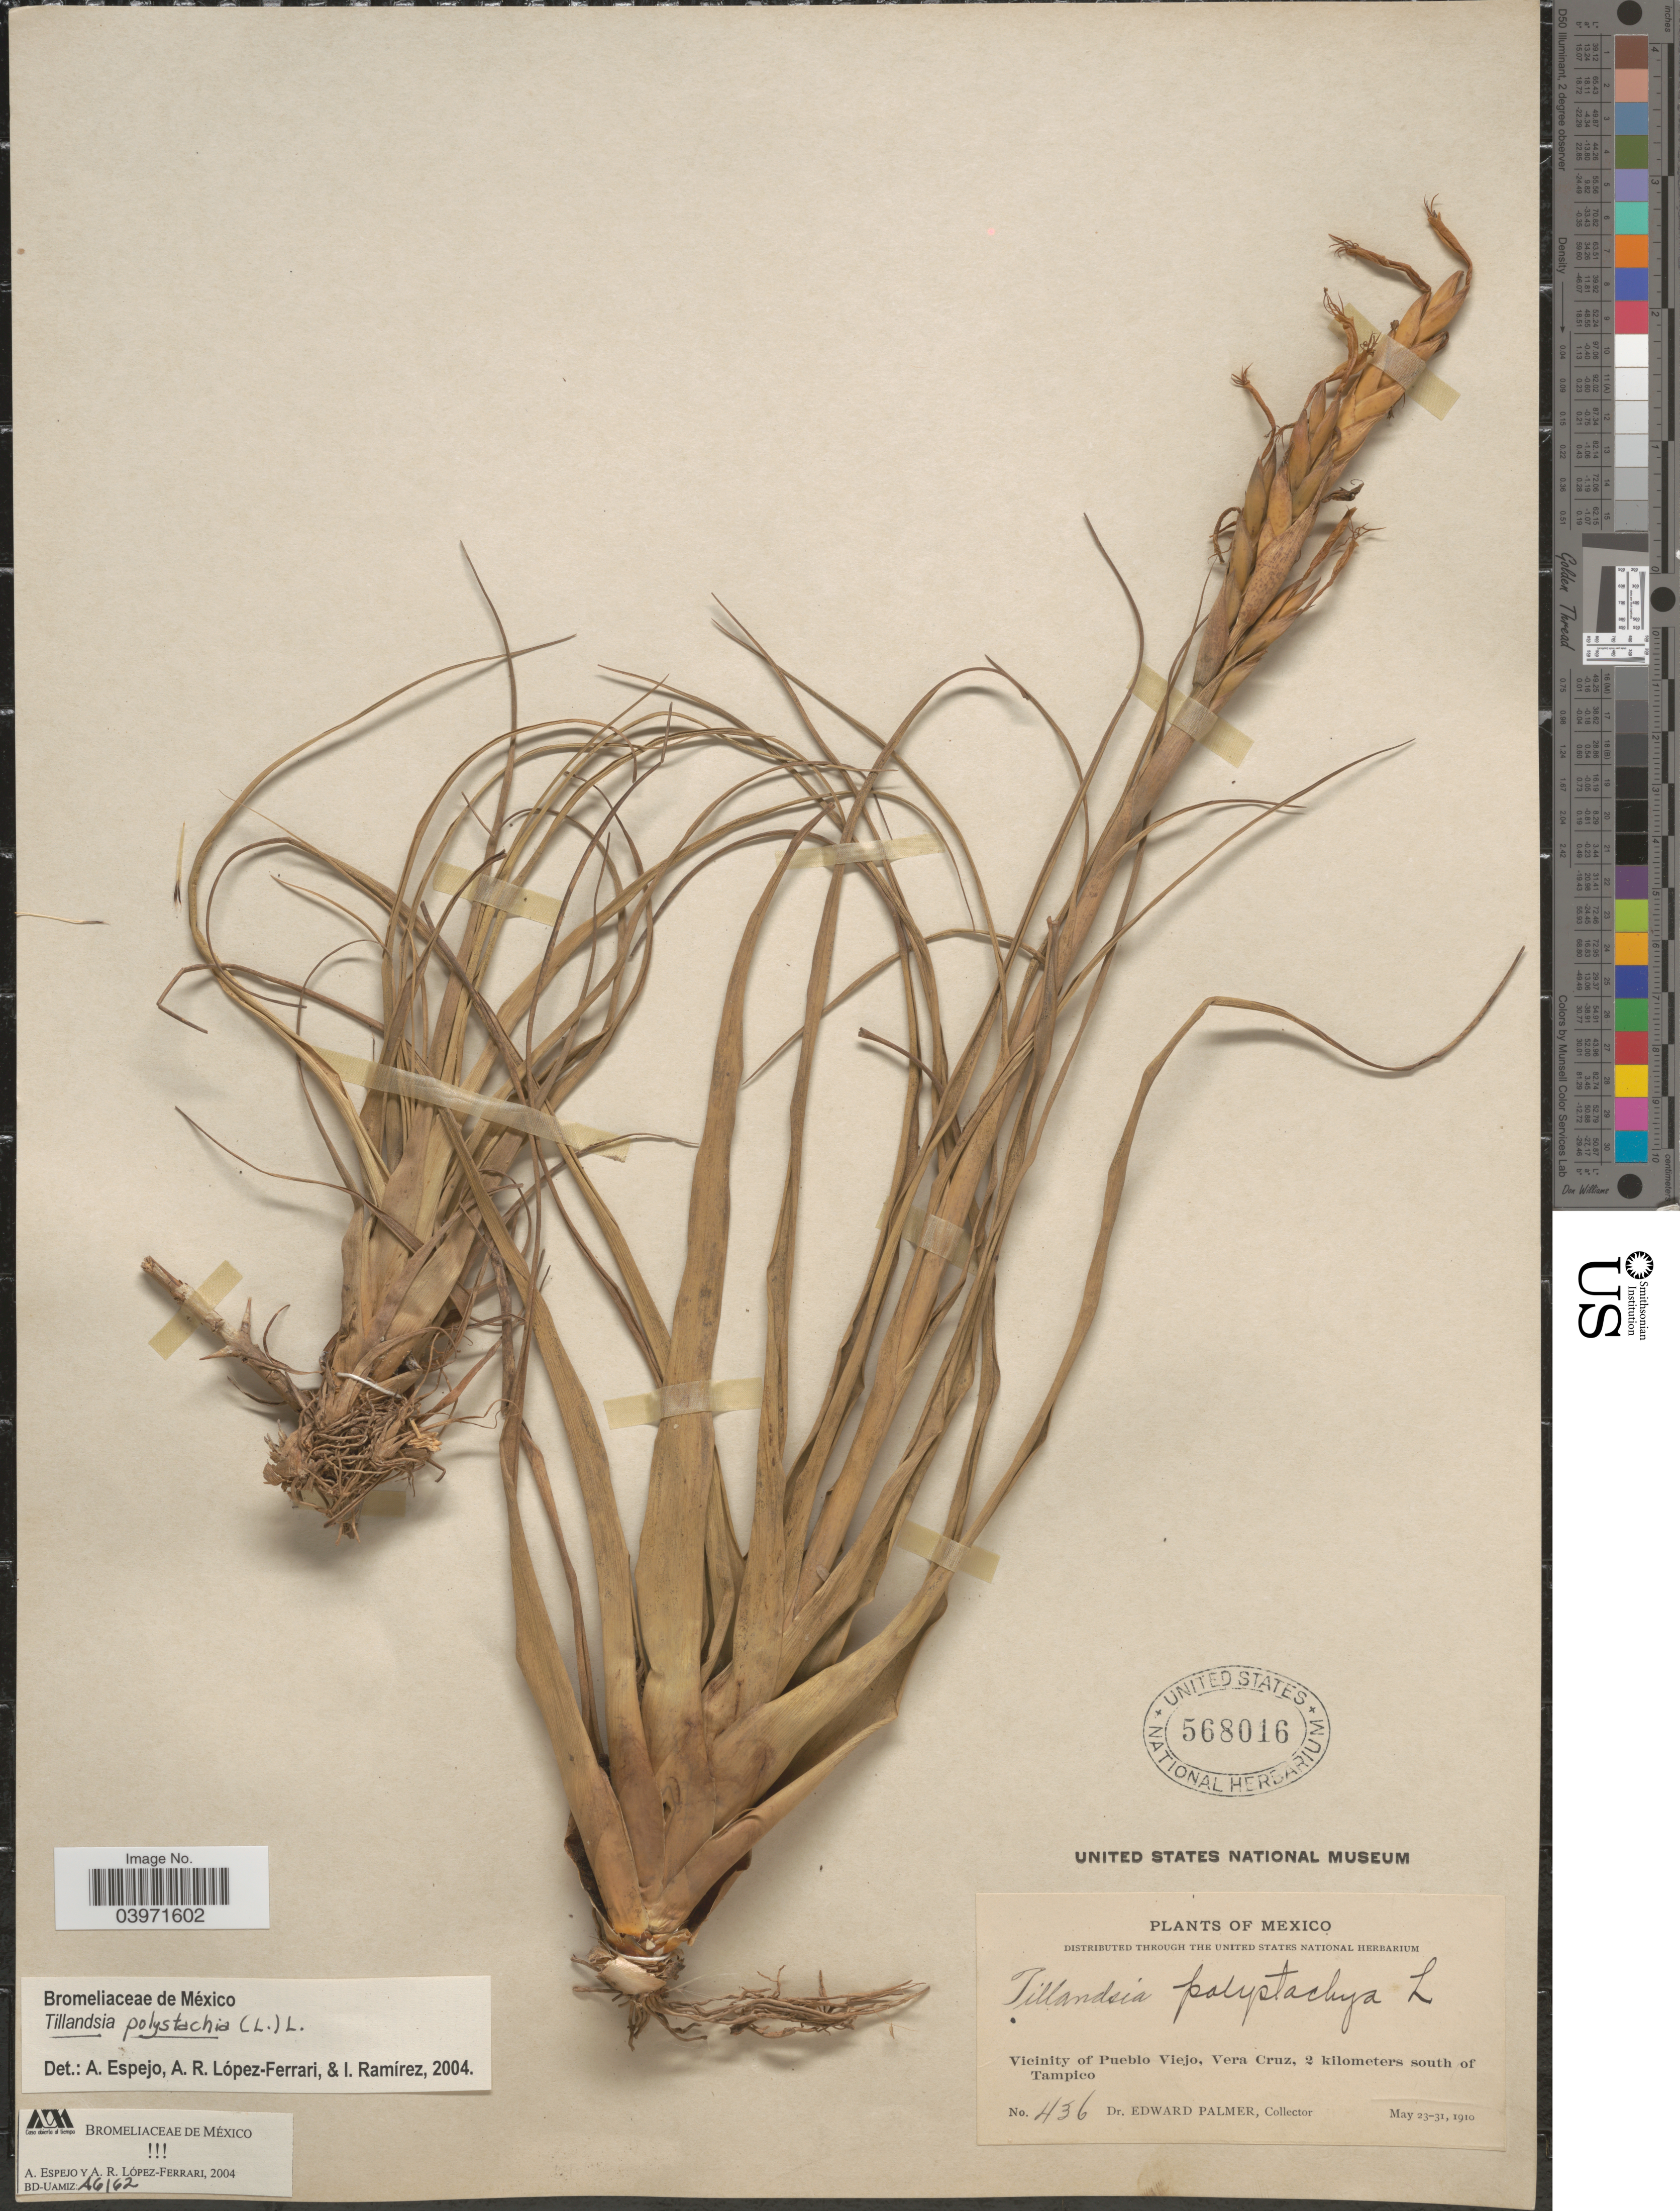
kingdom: Plantae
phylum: Tracheophyta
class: Liliopsida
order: Poales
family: Bromeliaceae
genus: Tillandsia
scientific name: Tillandsia polystachia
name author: (L.) L.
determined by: Espejo, Adolfo; López Ferrari, Ana R.; Ramírez M., Ivon M.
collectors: E. Palmer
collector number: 436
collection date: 1910-05-23/1910-05-31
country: Mexico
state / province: Veracruz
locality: Vicinity of Pueblo Viejo, Vera Cruz, 2 kilometers south of Tampico.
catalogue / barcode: US 568016